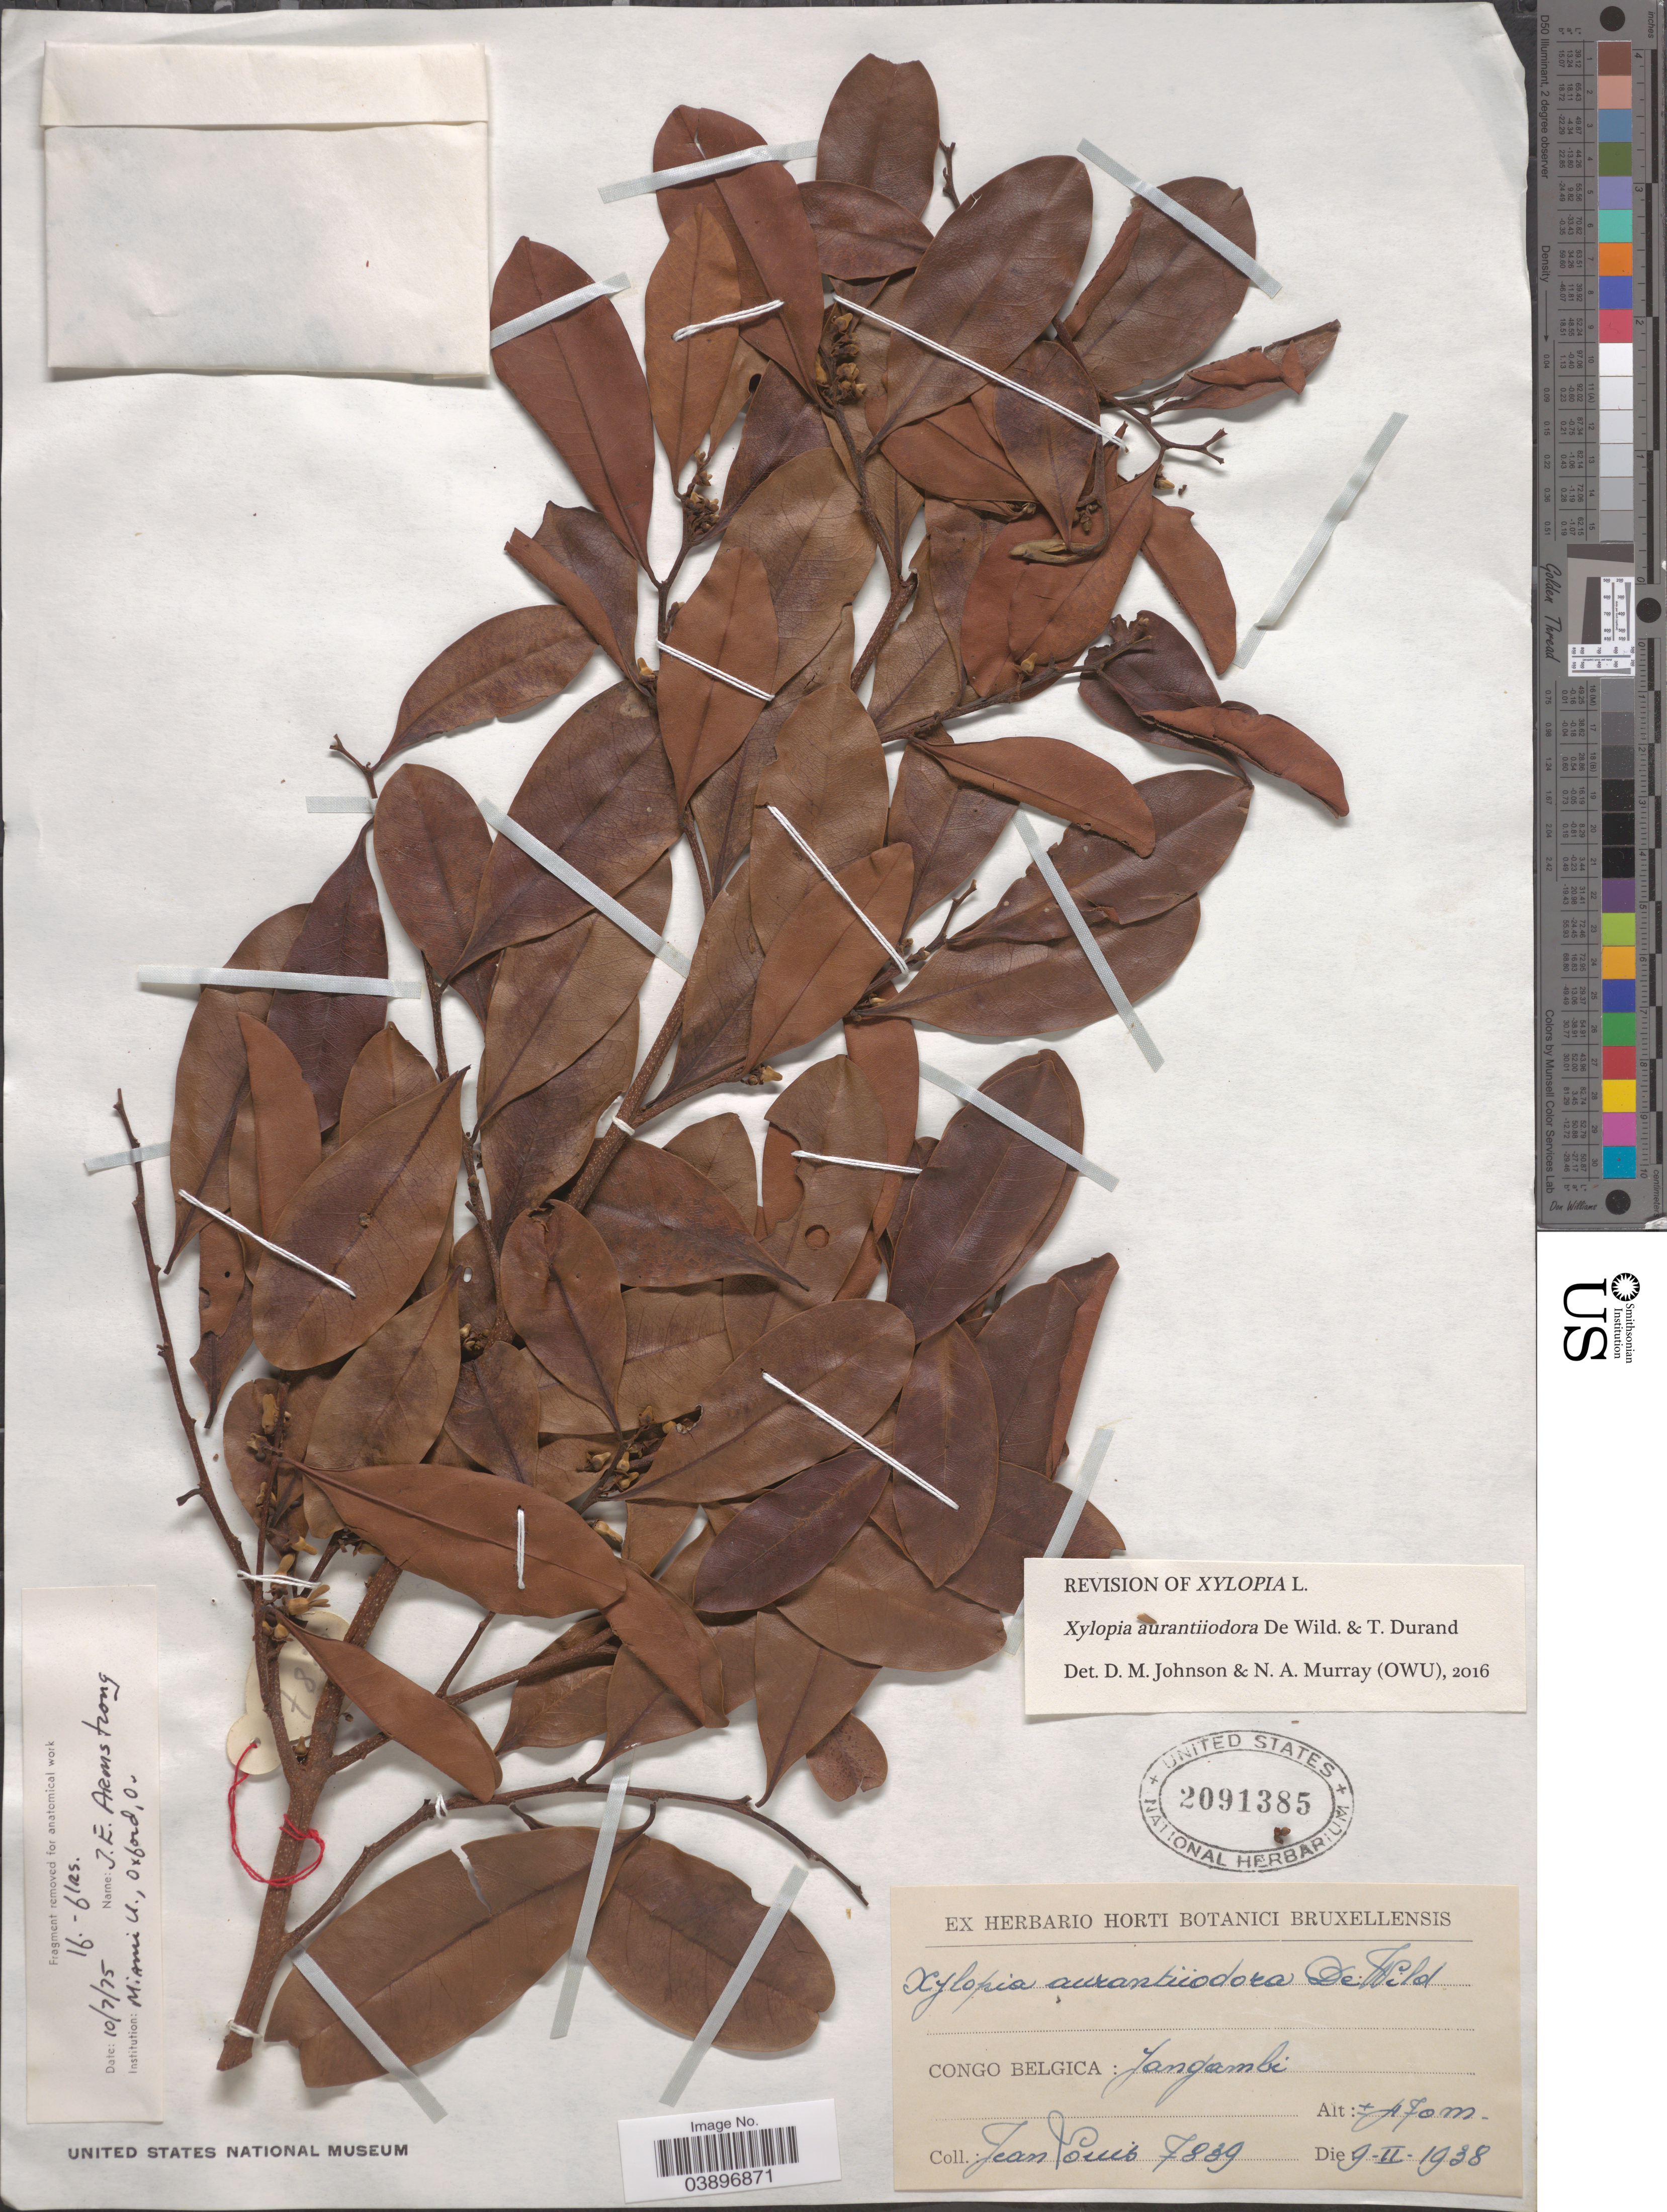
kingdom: Plantae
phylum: Tracheophyta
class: Magnoliopsida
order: Magnoliales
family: Annonaceae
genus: Xylopia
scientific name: Xylopia aurantiiodora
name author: De Wild. & Durand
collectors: J. Louis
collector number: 7839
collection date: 1938-02-09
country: Congo, Democratic Republic of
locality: Congo Belgica: Yangambi.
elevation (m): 470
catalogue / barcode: US 2091385